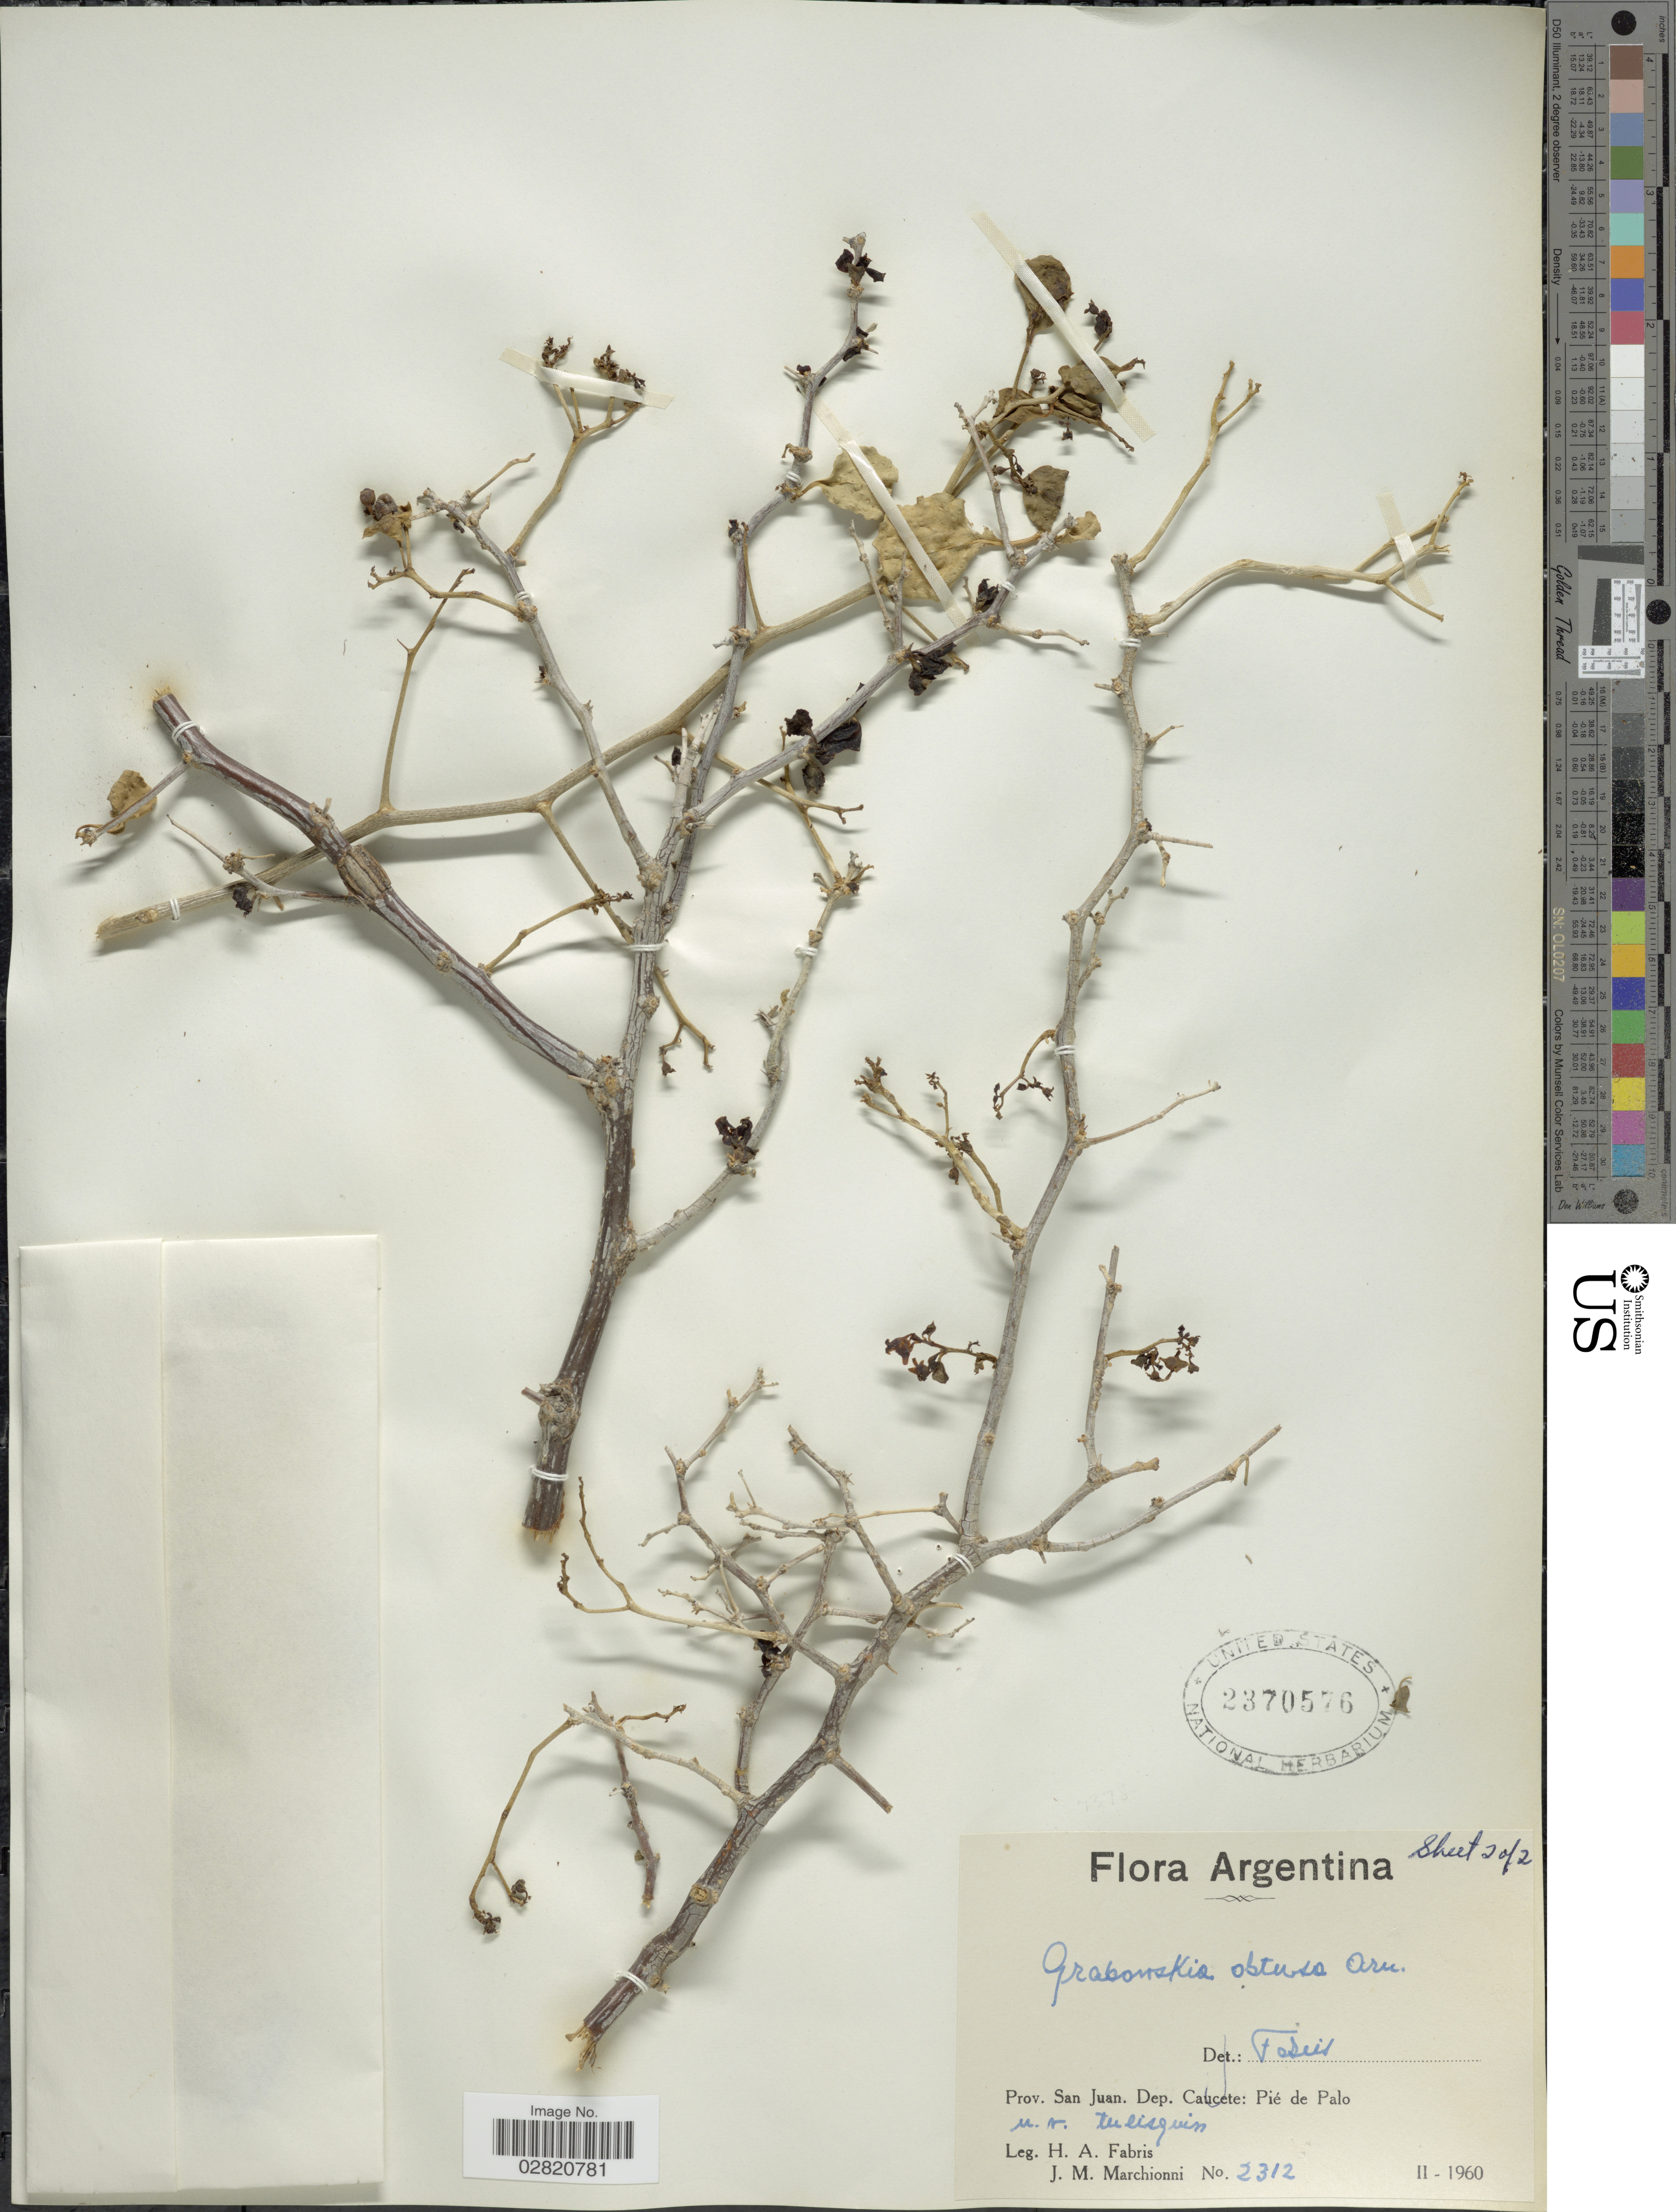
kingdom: Plantae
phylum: Tracheophyta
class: Magnoliopsida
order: Solanales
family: Solanaceae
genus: Grabowskia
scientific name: Grabowskia obtusa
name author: Arn.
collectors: H. A. Fabris & J. Marchionni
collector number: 2312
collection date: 1960-02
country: Argentina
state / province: San Juan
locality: Dep. Caucete: Pié de Palo.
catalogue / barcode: US 2370576